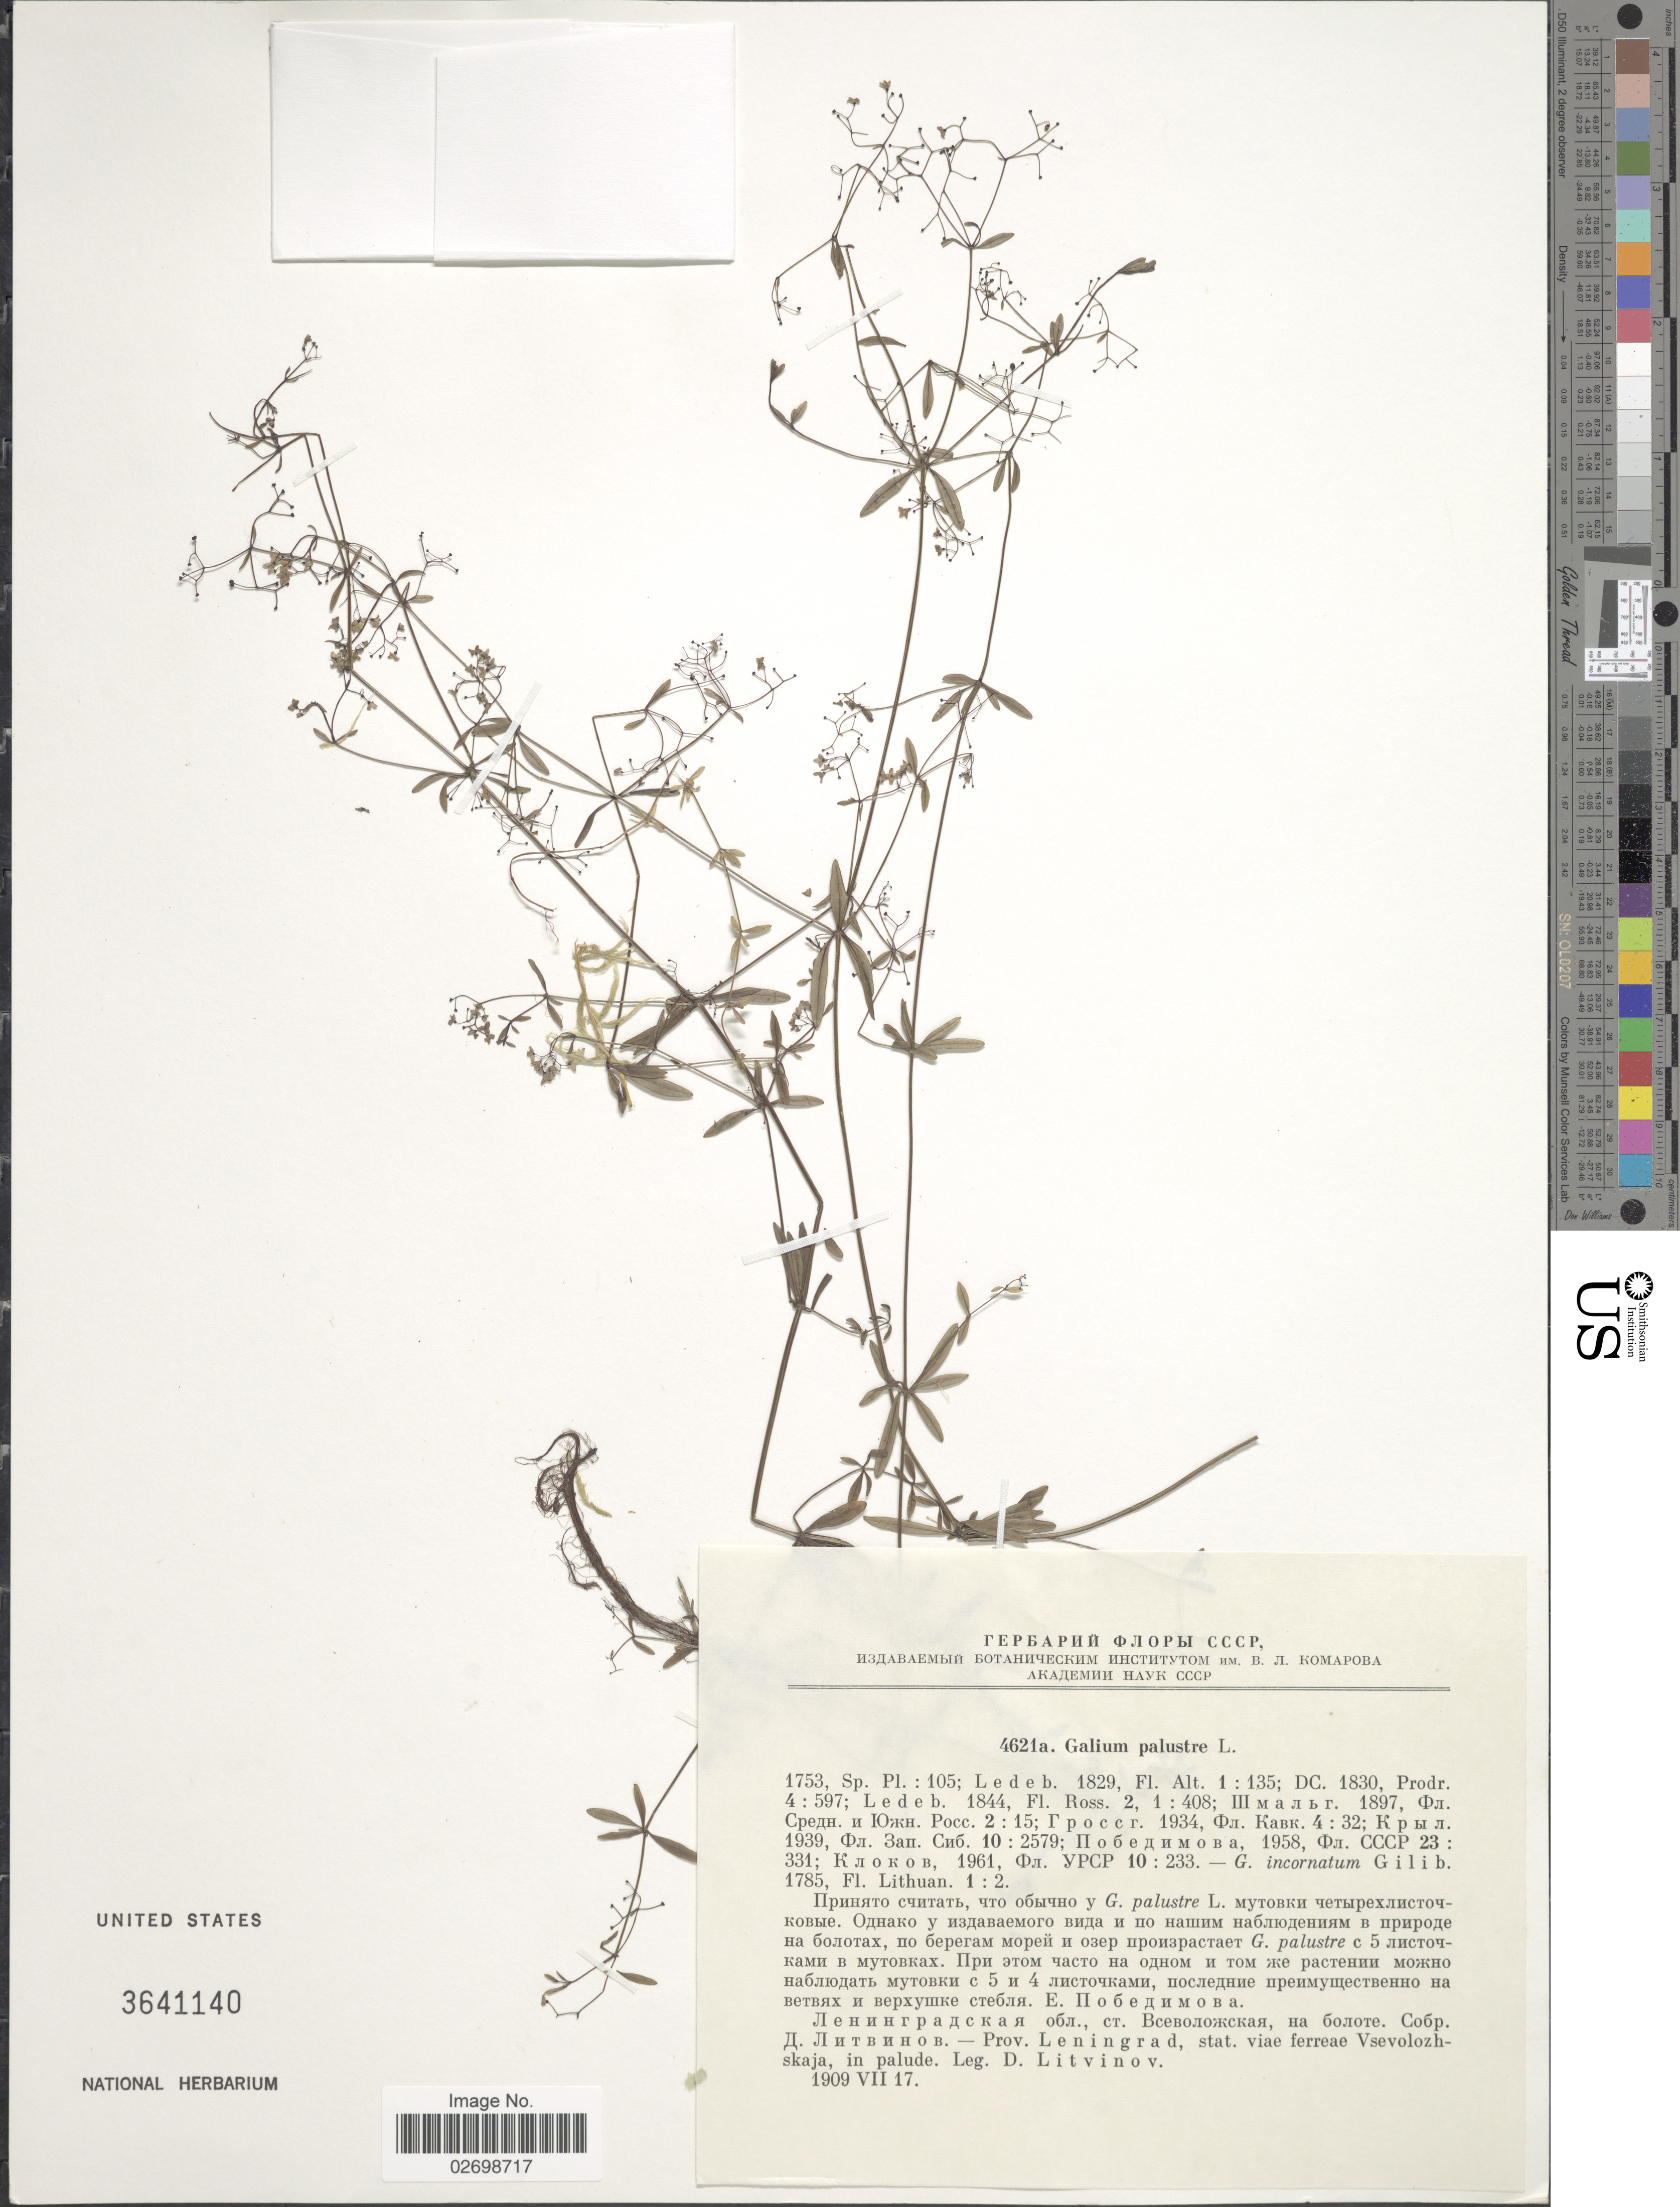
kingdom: Plantae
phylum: Tracheophyta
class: Magnoliopsida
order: Gentianales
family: Rubiaceae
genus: Galium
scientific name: Galium palustre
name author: L.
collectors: D. Litvinov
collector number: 4621a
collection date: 1909-07-17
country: Russian Federation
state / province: Leningrad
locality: Prov. Leningrad, stat. viae ferreae Vsevolozhskaja, in palude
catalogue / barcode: US 3641140